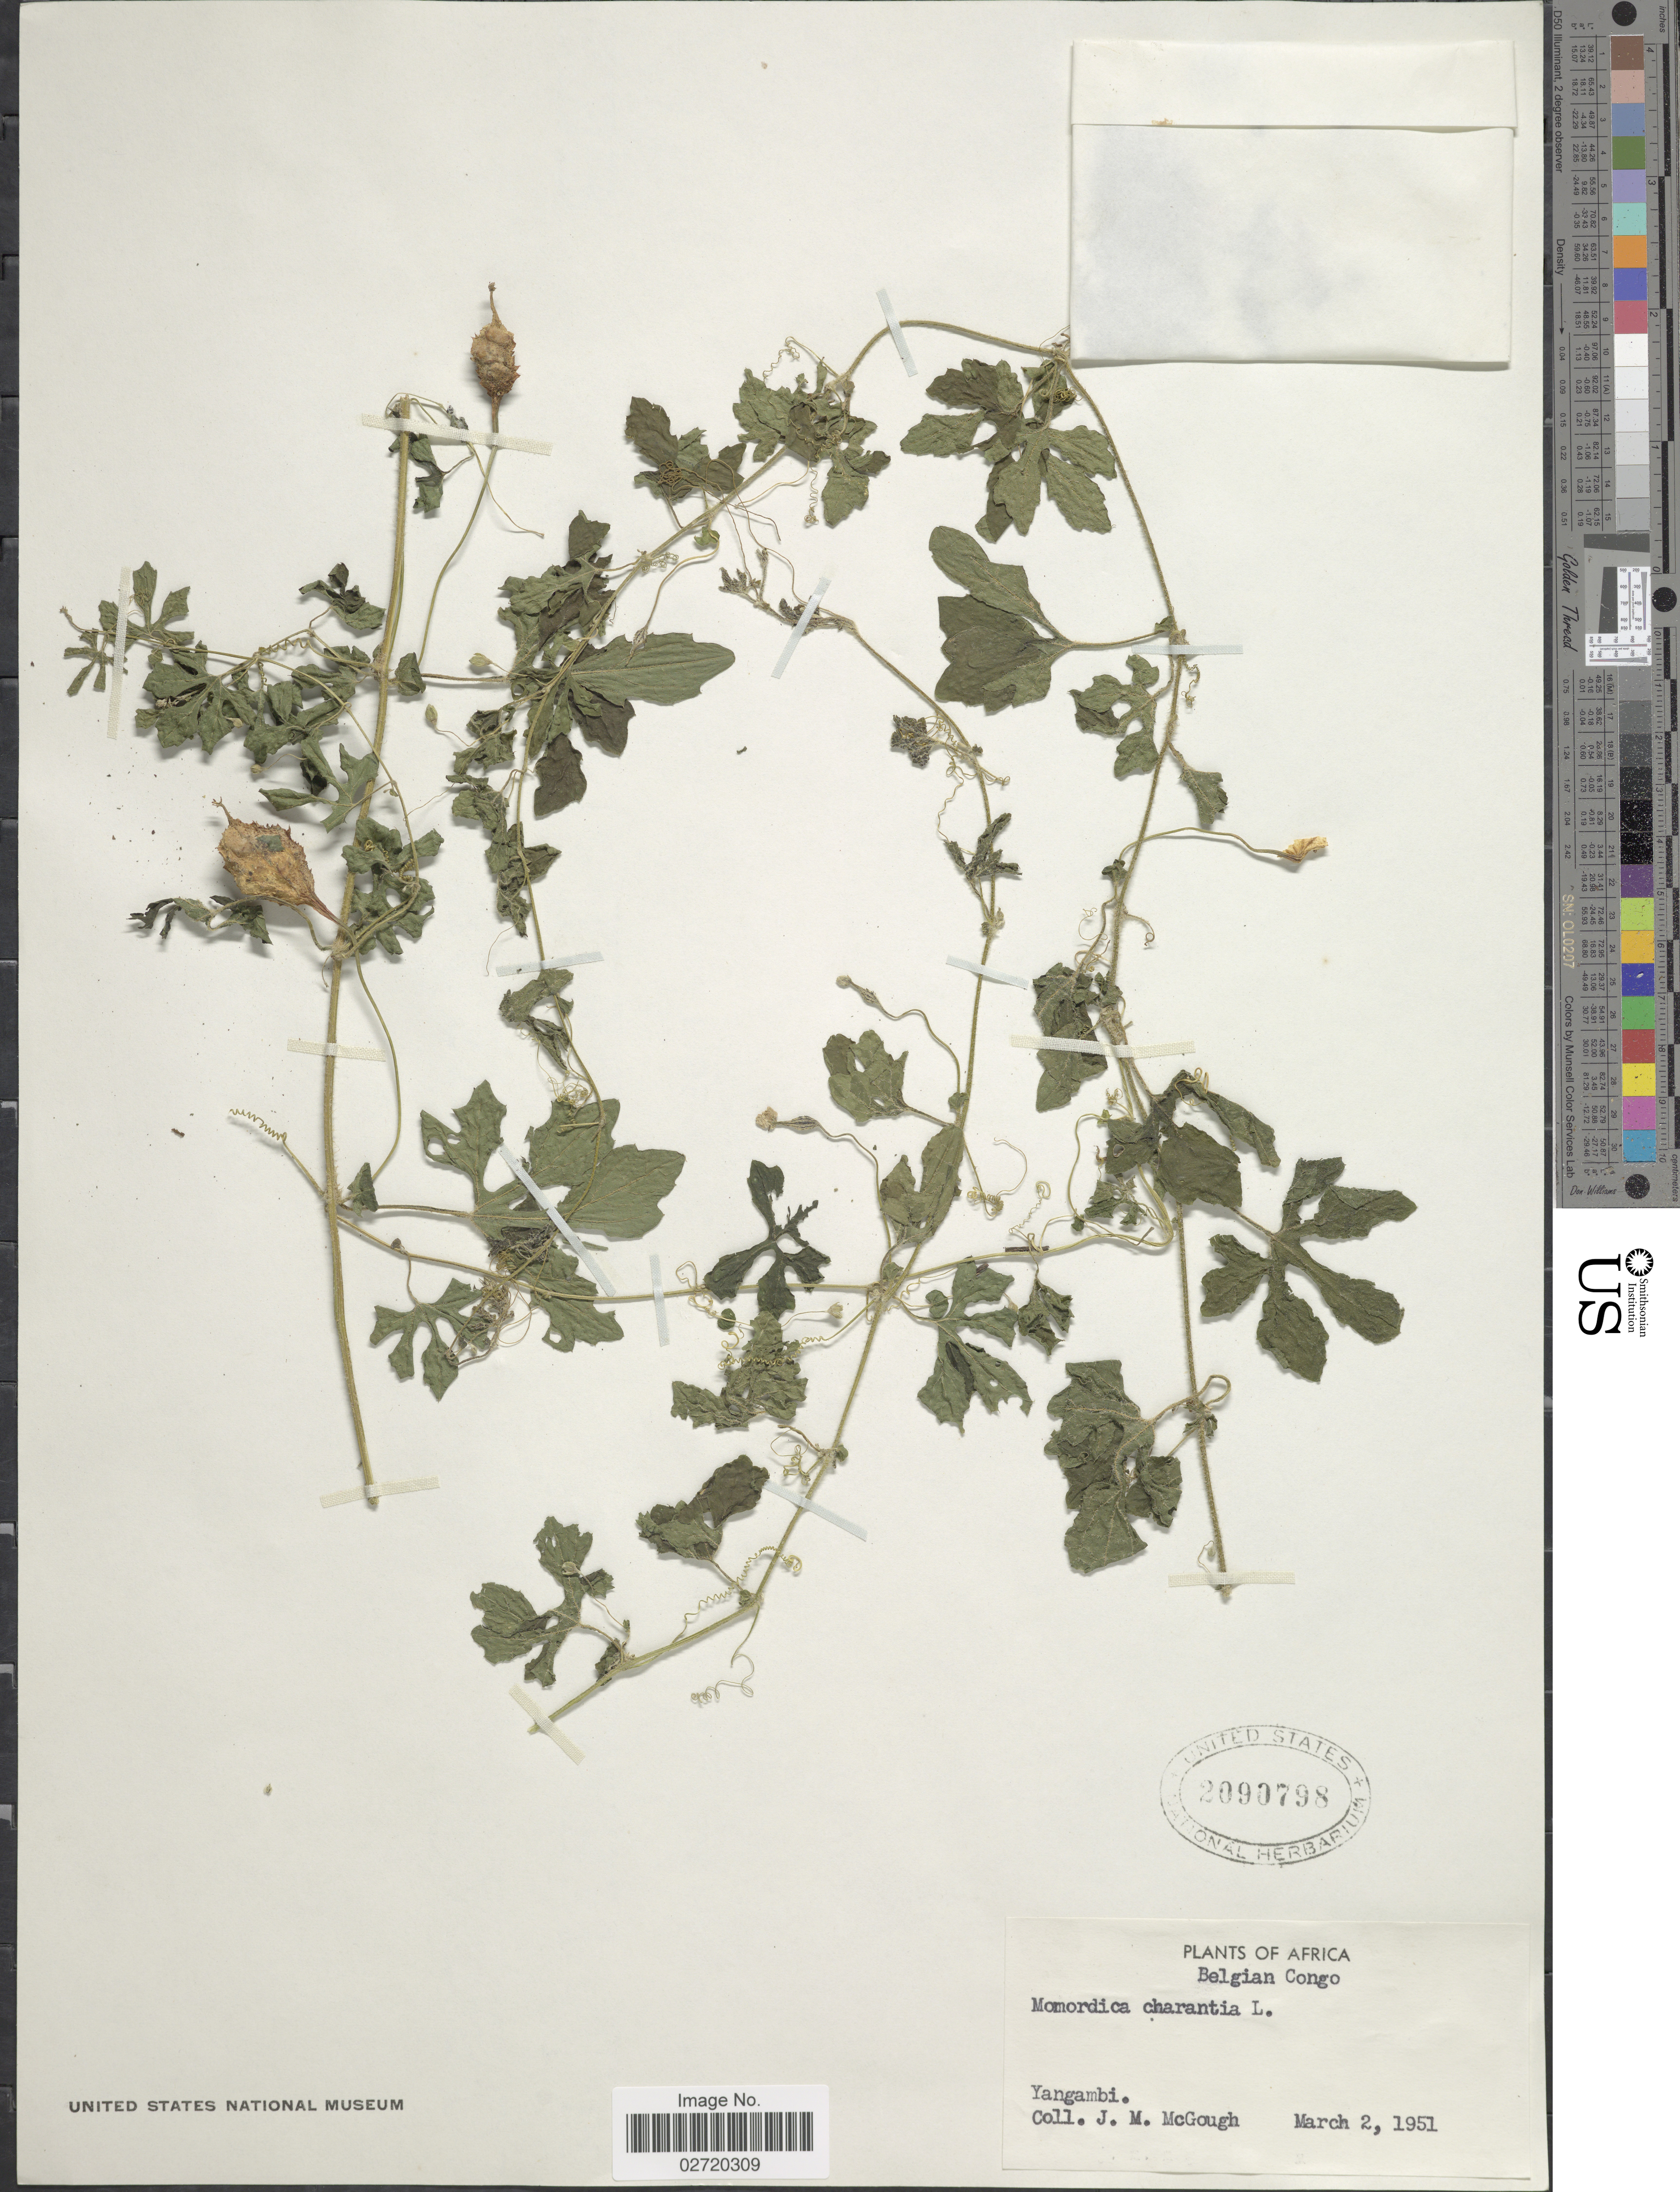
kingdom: Plantae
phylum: Tracheophyta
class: Magnoliopsida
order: Cucurbitales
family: Cucurbitaceae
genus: Momordica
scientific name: Momordica charantia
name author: L.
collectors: J. Mcgough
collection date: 1951-03-02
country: Congo, Democratic Republic of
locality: Belgian Congo, Yangambi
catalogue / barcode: US 2090798